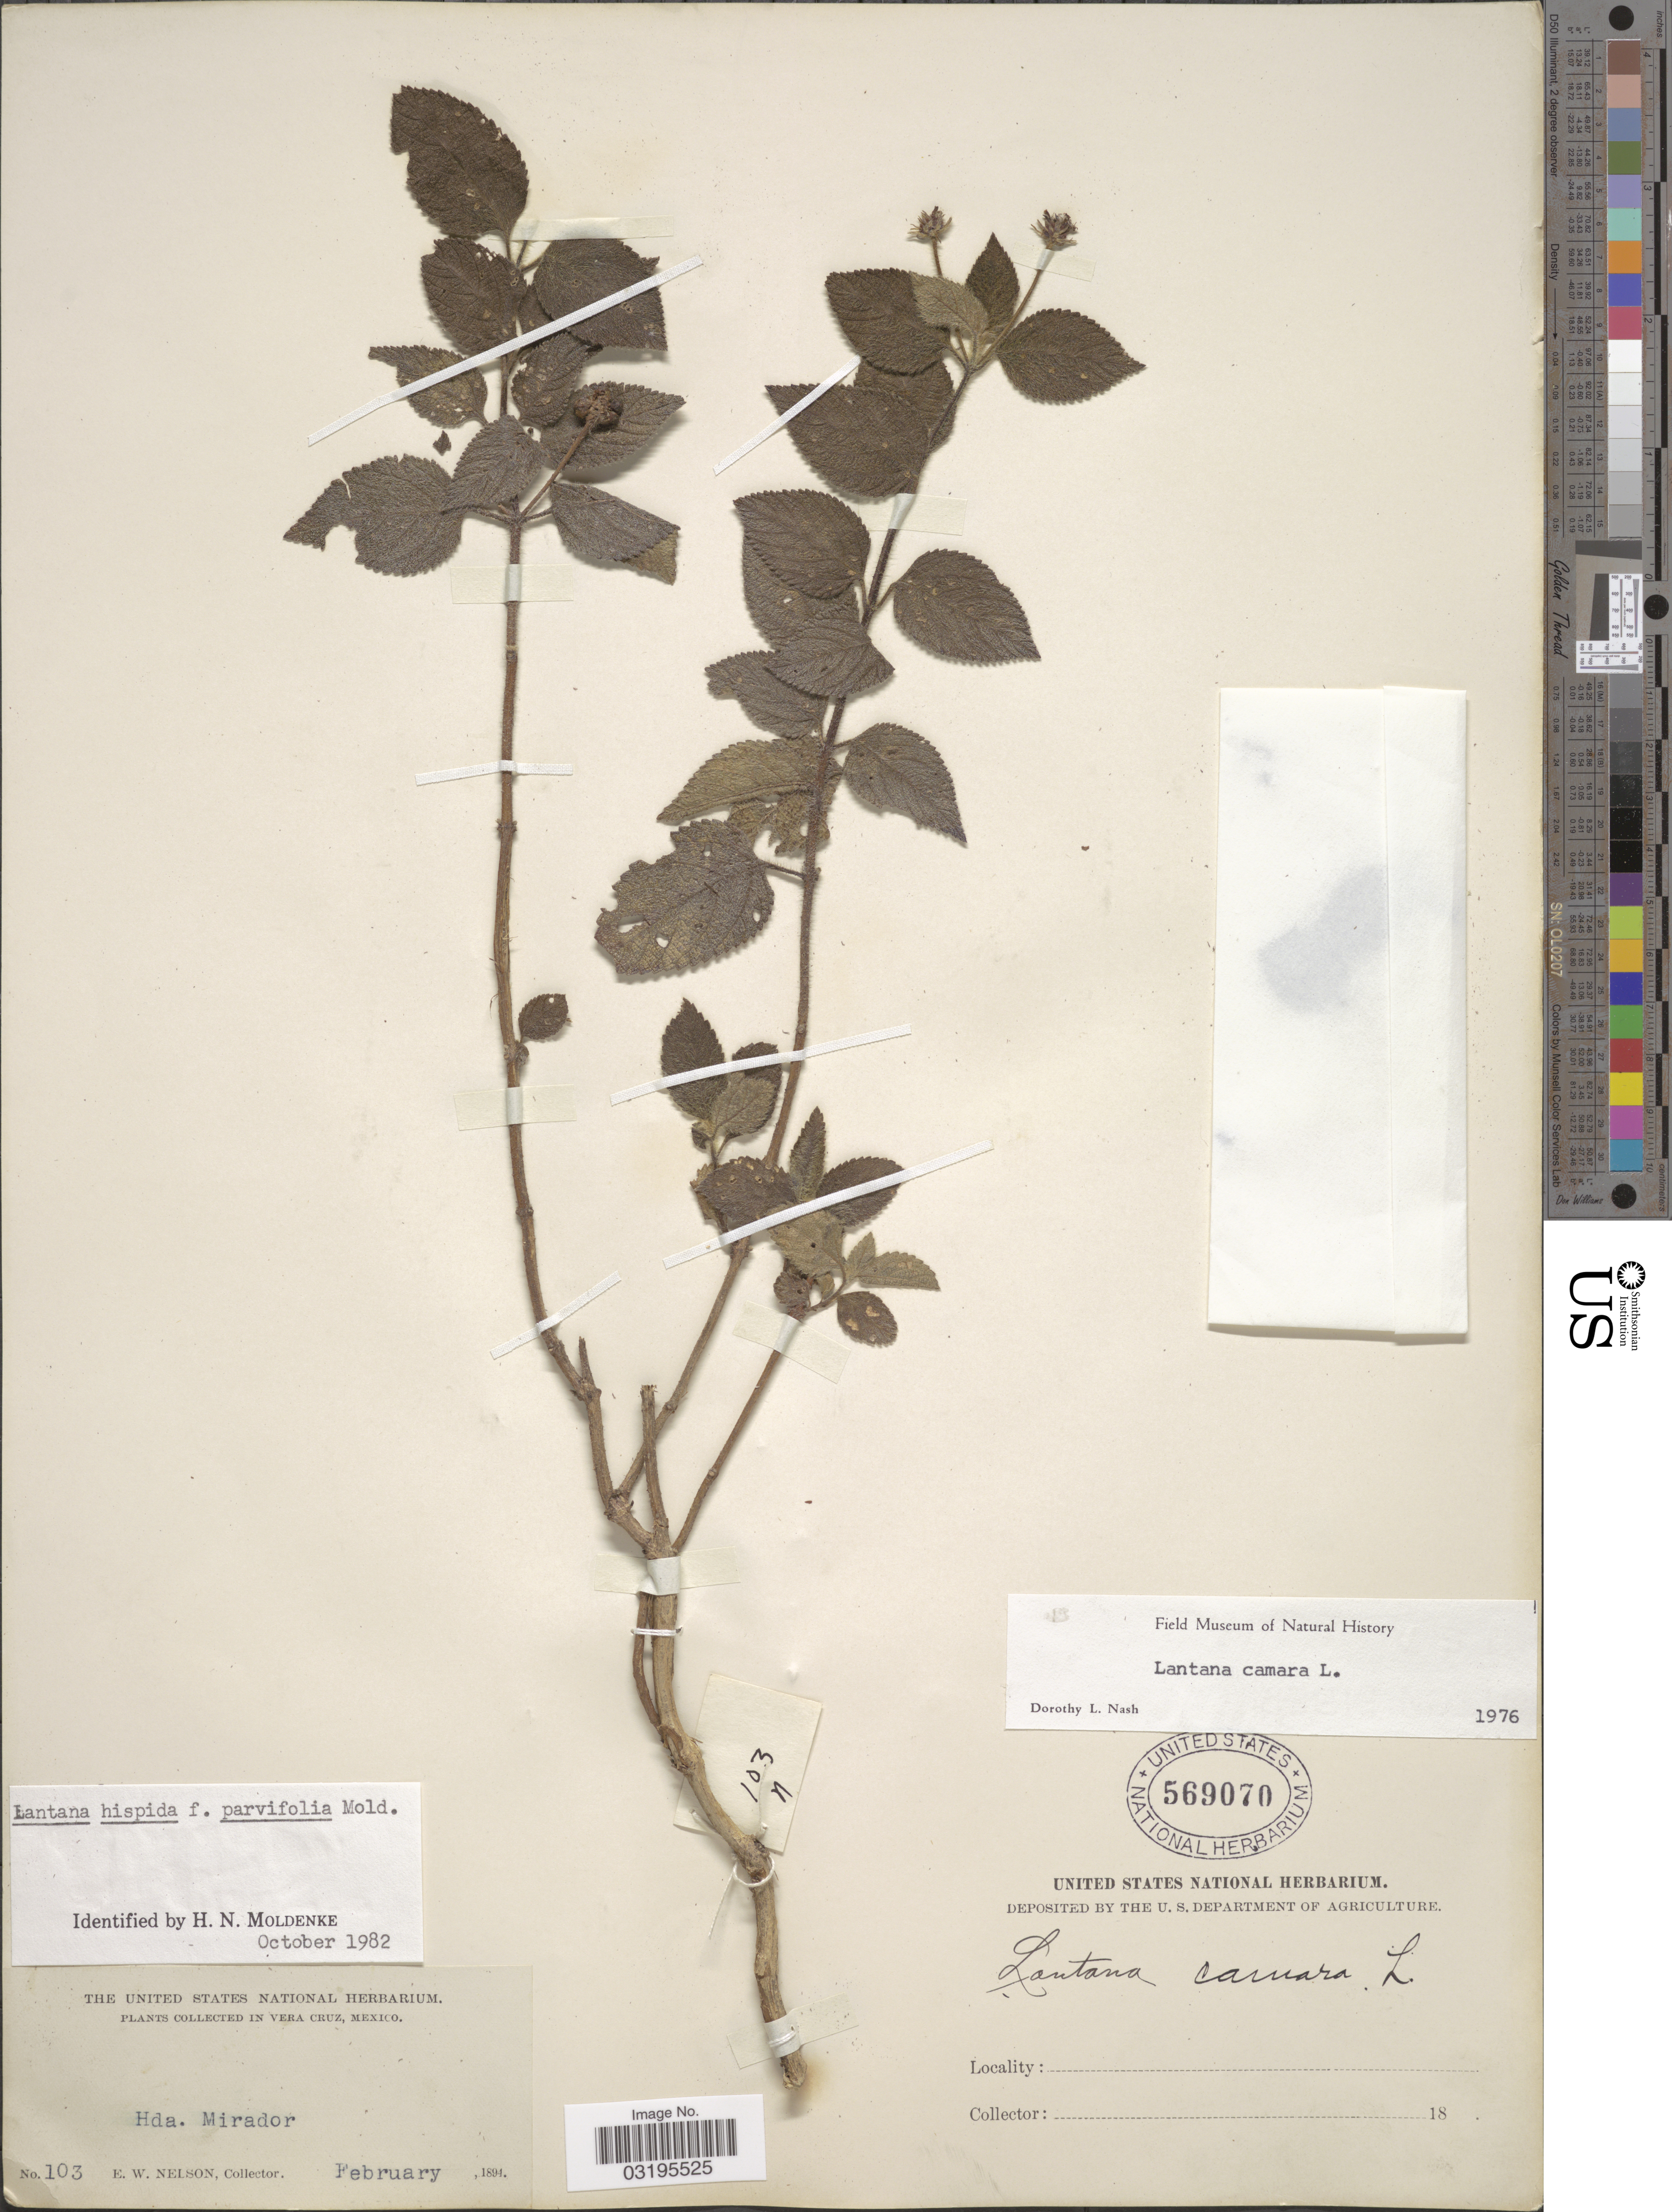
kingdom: Plantae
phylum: Tracheophyta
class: Magnoliopsida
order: Lamiales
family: Verbenaceae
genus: Lantana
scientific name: Lantana hispida f. parvifolia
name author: Kunth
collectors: E. W. Nelson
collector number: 103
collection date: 1894-02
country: Mexico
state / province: Veracruz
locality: Vera Cruz. Hda. Mirador.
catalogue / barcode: US 569070